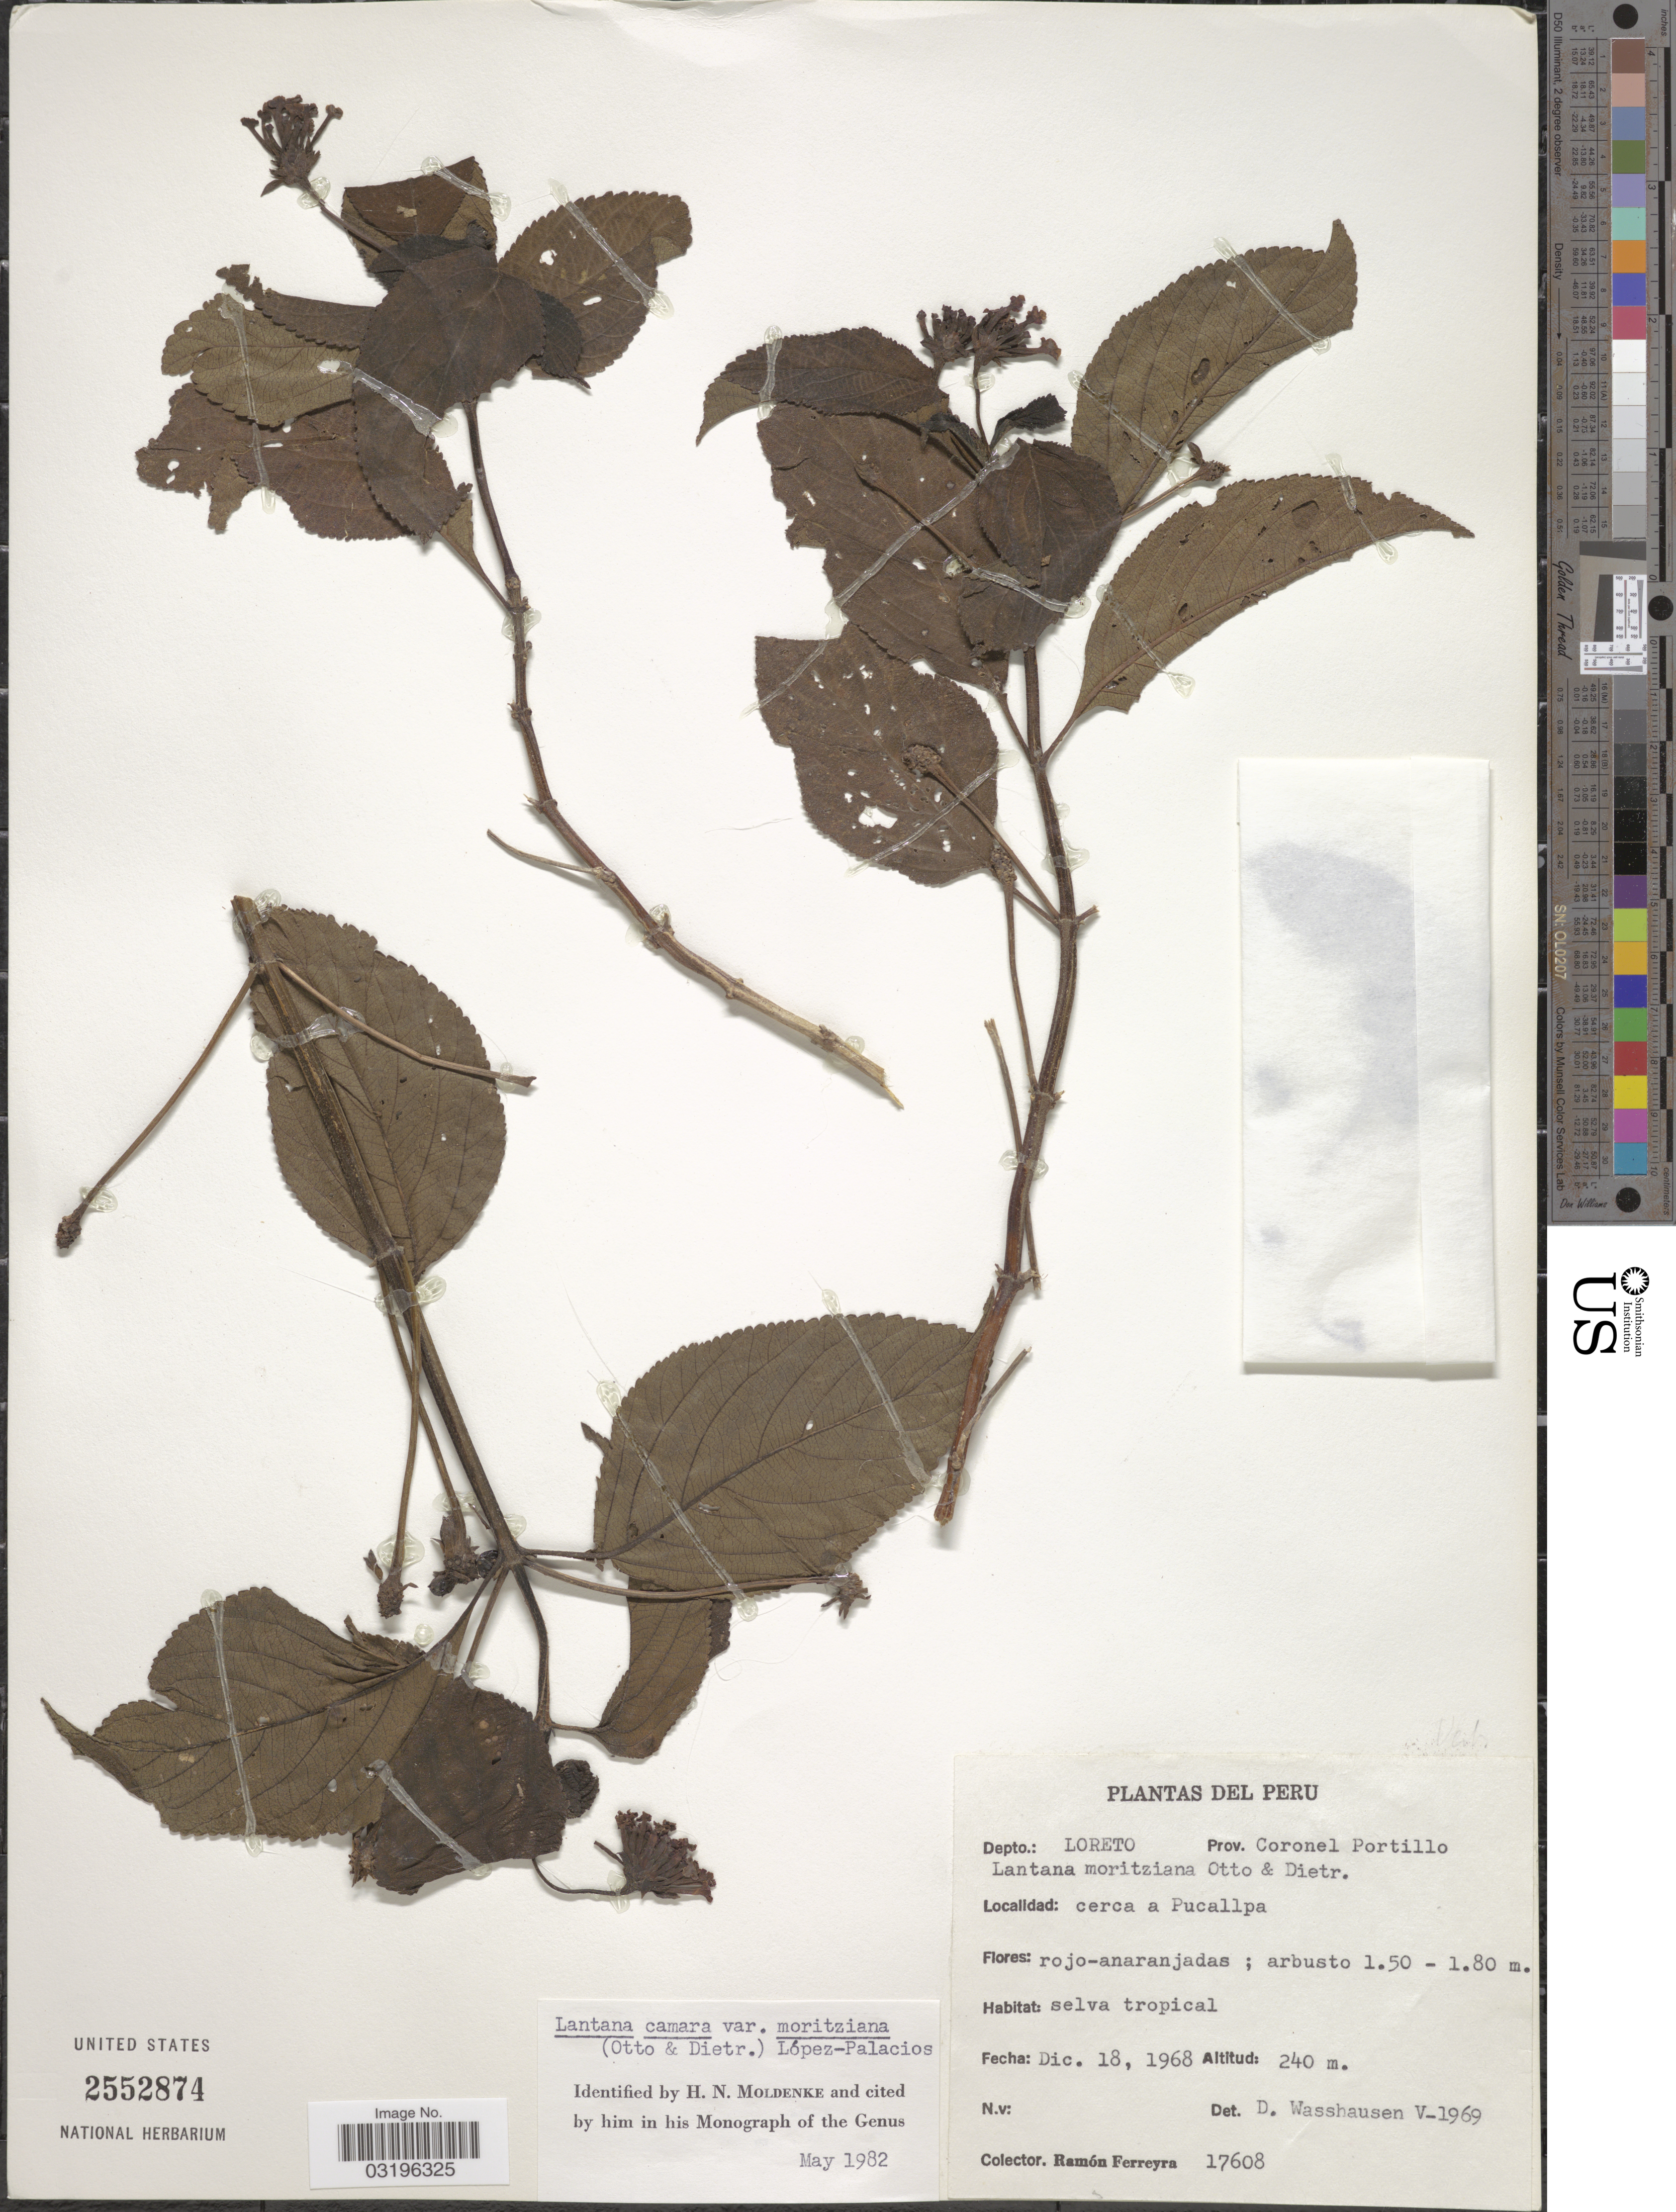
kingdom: Plantae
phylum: Tracheophyta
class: Magnoliopsida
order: Lamiales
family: Verbenaceae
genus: Lantana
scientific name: Lantana camara var. moritziana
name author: (Otto & A. Dietr.) López-Pal.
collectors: R. A. Ferreyra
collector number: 17608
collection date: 1968-12-18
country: Peru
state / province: Loreto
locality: Depto.: Loreto. Prov. Coronel Portillo. Cerca a Pucallpa.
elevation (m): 240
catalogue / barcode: US 2552874